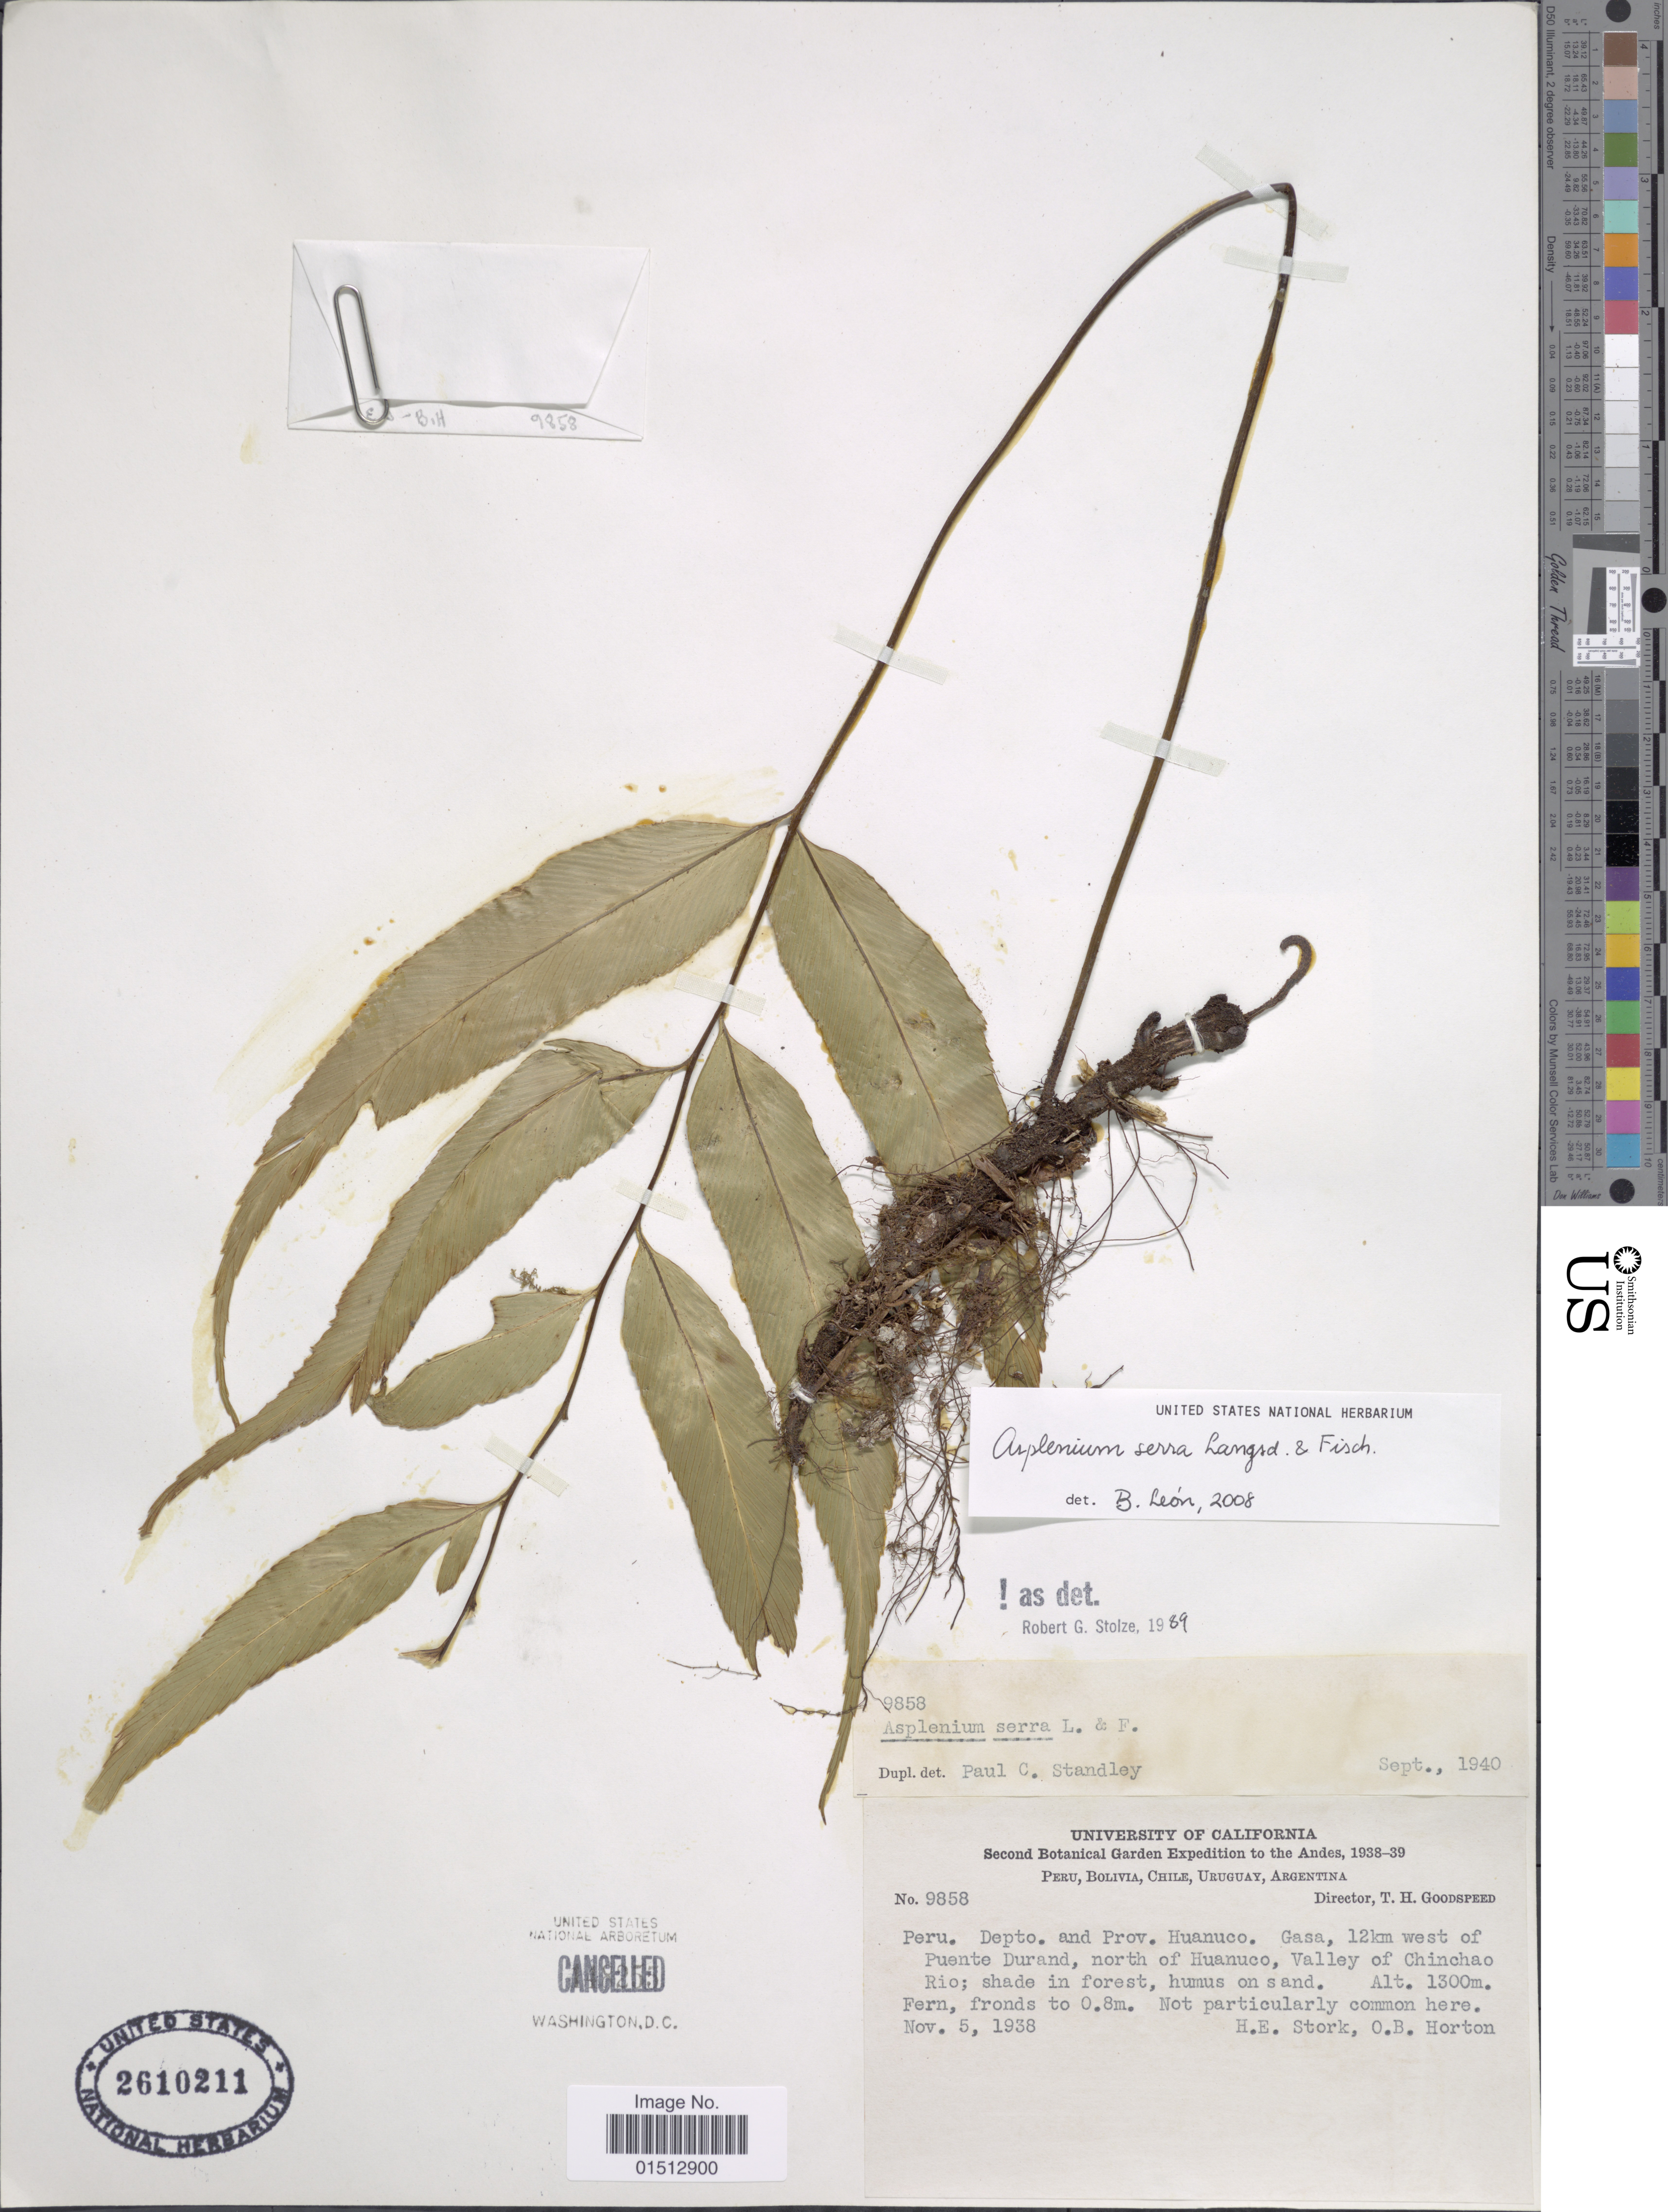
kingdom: Plantae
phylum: Tracheophyta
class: Polypodiopsida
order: Polypodiales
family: Aspleniaceae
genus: Asplenium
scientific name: Asplenium serra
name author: Langsd. & Fisch.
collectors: H. E. Stork & O. B. Horton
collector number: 9858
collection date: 1938-11-05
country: Peru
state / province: Huánuco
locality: Peru. Depto. and Prov. Huanuco. Gasa, 12 km west of Puente Durand, north of Huanuco, Valley of Chinchao Rio.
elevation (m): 1300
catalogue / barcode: US 2610211